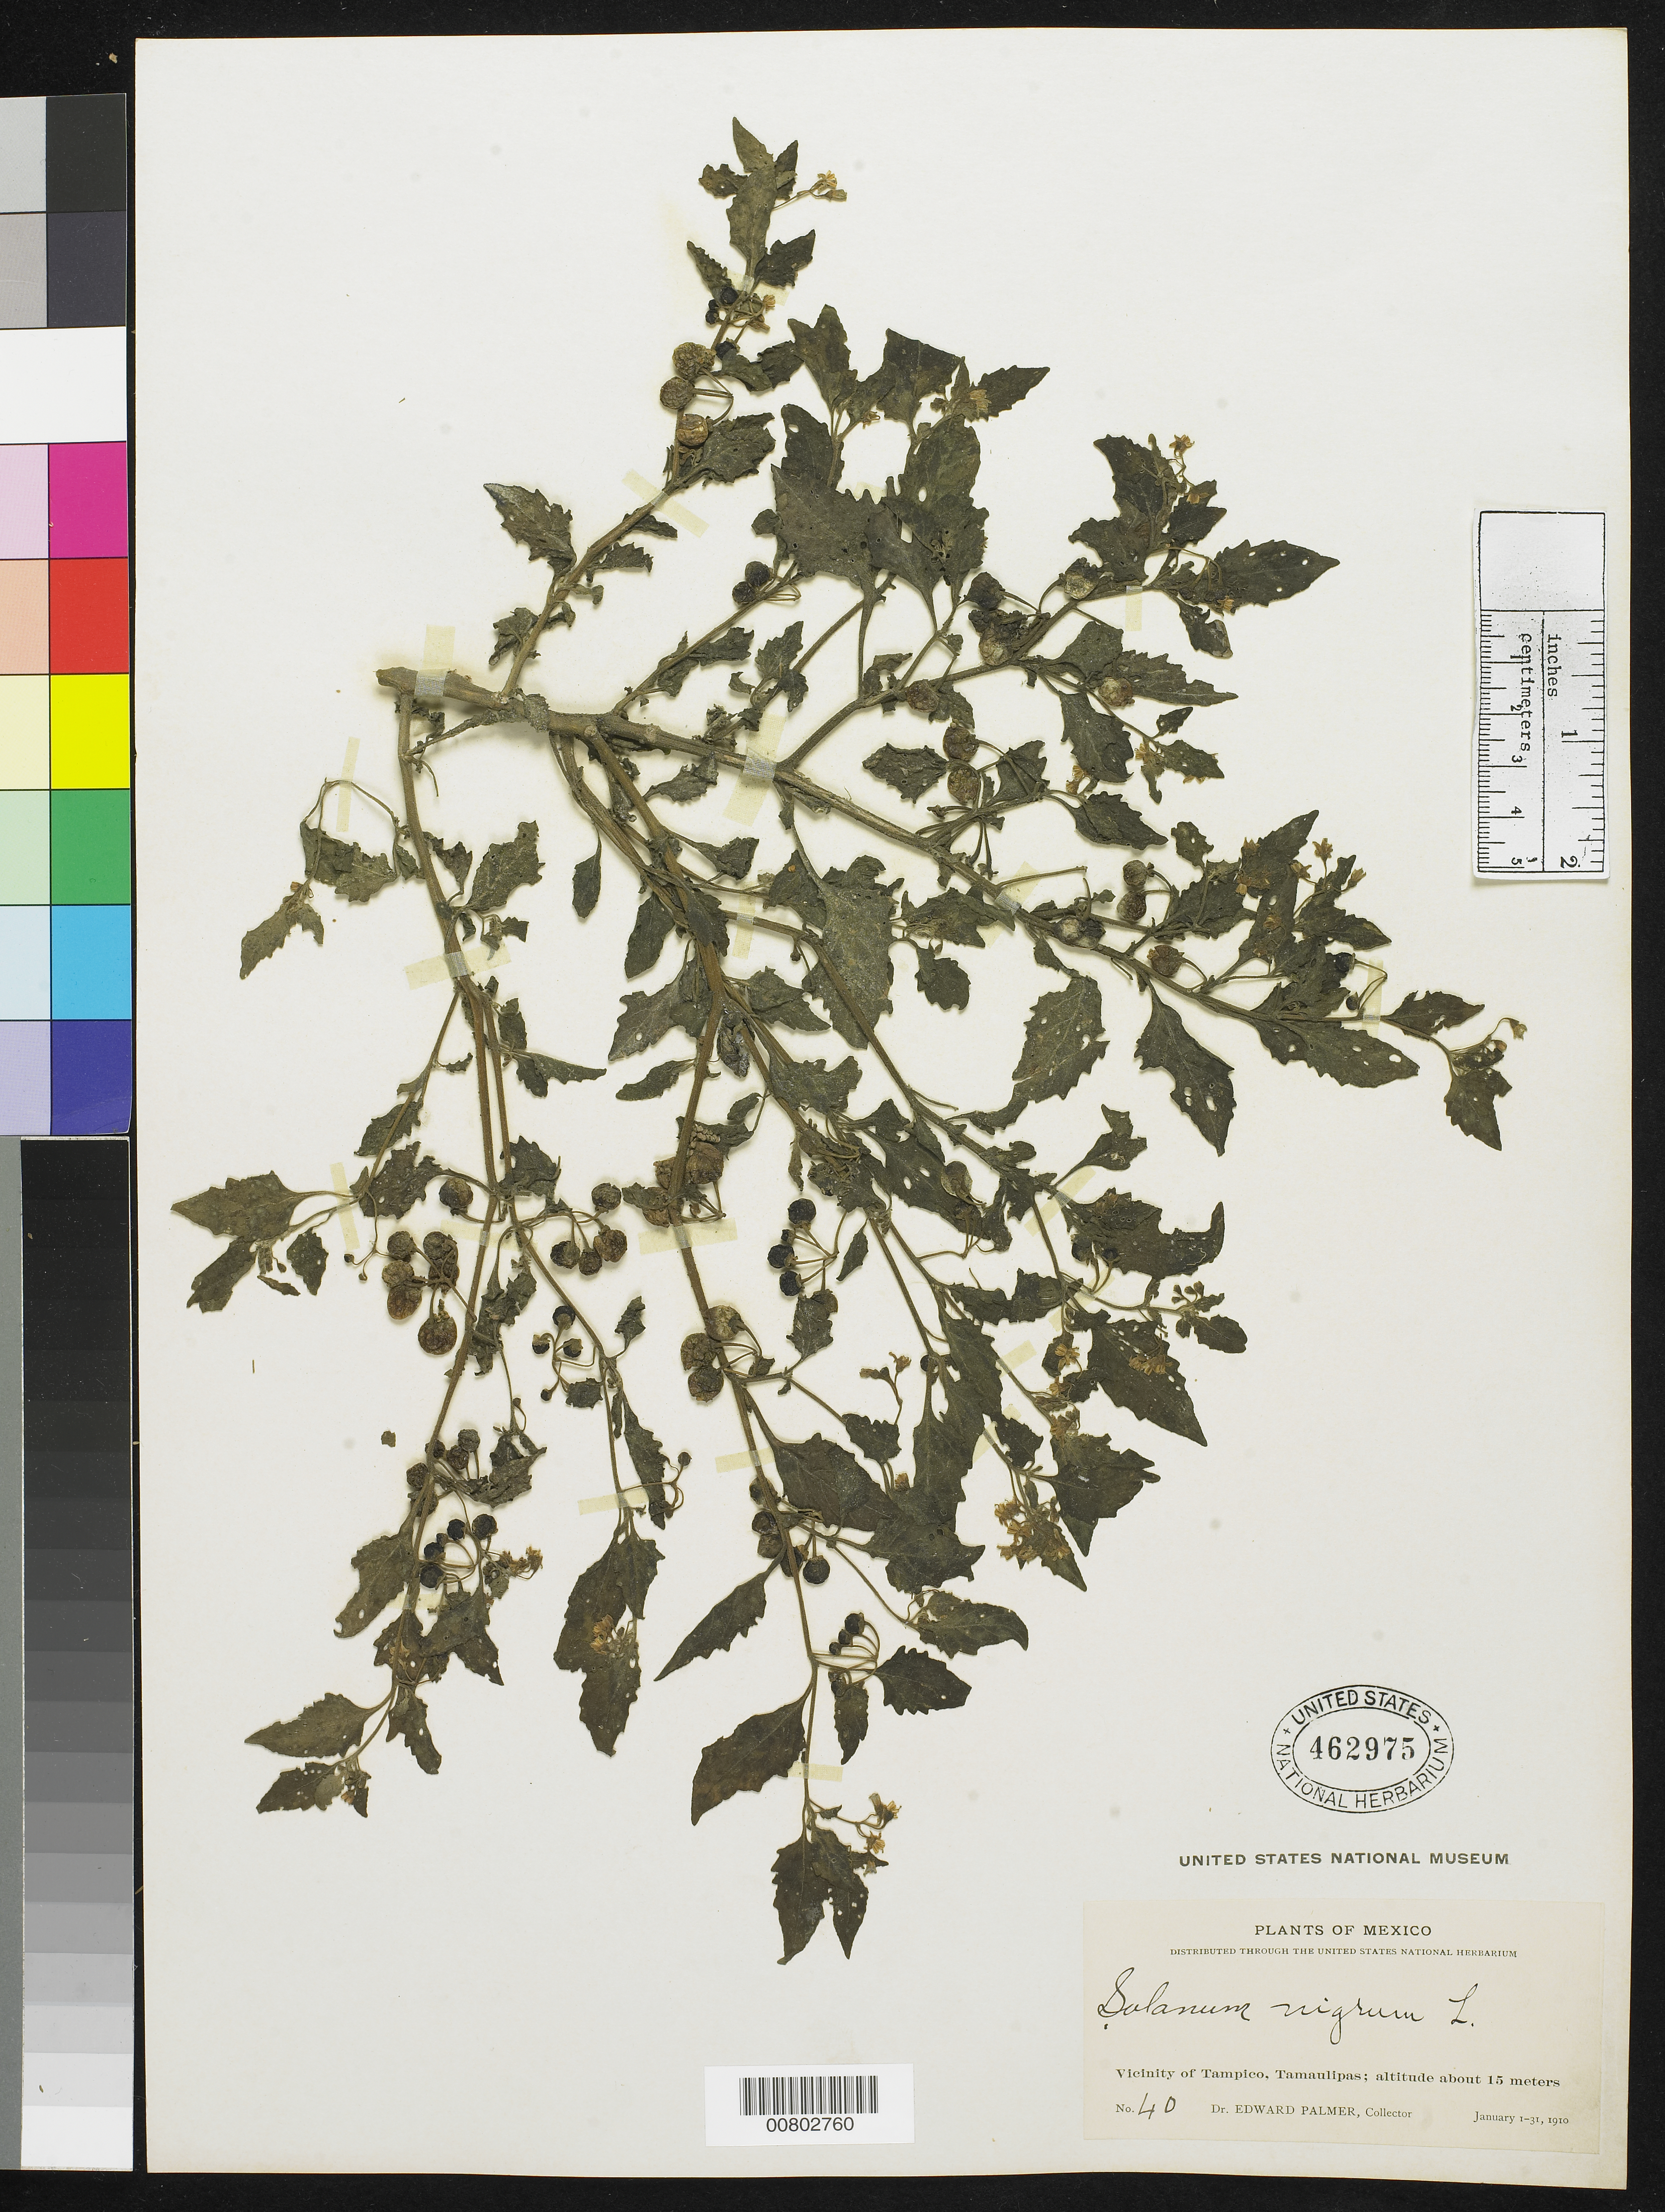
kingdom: Plantae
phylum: Tracheophyta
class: Magnoliopsida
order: Solanales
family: Solanaceae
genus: Solanum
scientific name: Solanum nigrescens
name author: M. Martens & Galeotti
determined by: Knapp, S. D.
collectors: E. Palmer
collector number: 40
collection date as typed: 01 Jan 1910 to 31 Jan 1910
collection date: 1910-01-01/1910-01-31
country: Mexico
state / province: Tamaulipas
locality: Vicinity of Tampico, Tamaulipas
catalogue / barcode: US 462975